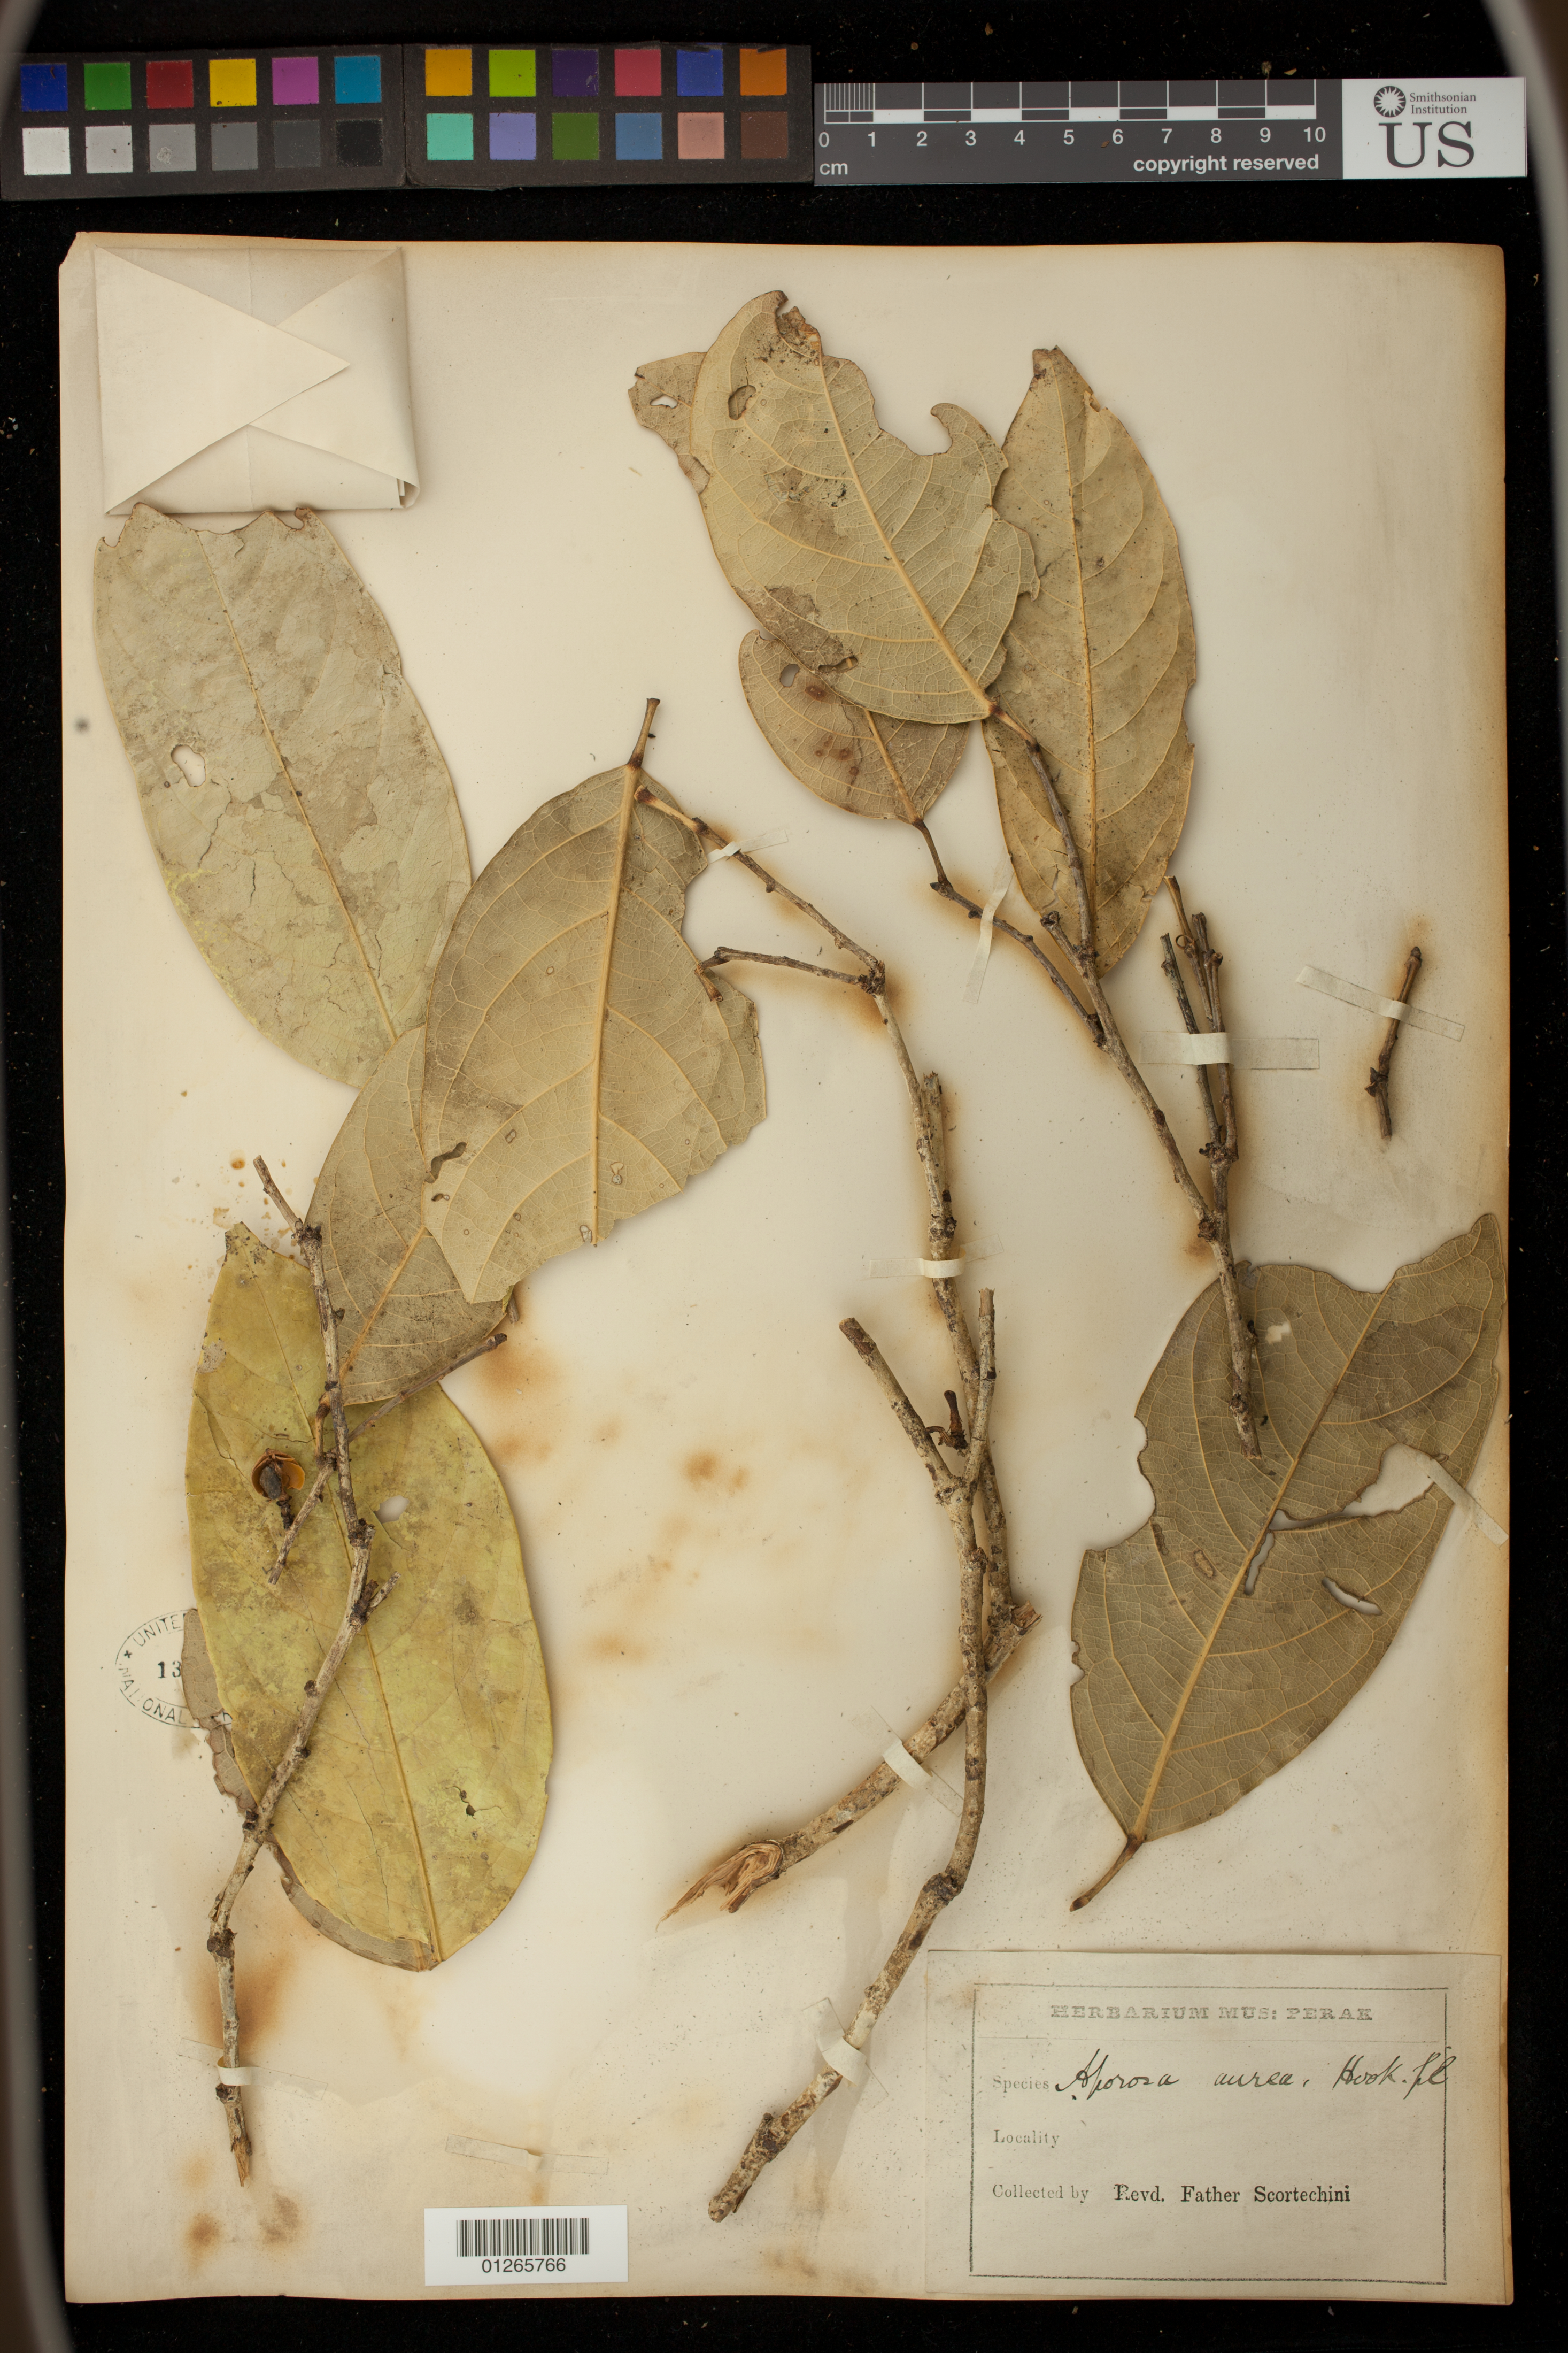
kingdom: Plantae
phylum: Tracheophyta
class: Magnoliopsida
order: Malpighiales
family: Phyllanthaceae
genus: Aporosa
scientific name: Aporosa aurea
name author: Hook. f.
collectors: B. Scortechini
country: Malaysia